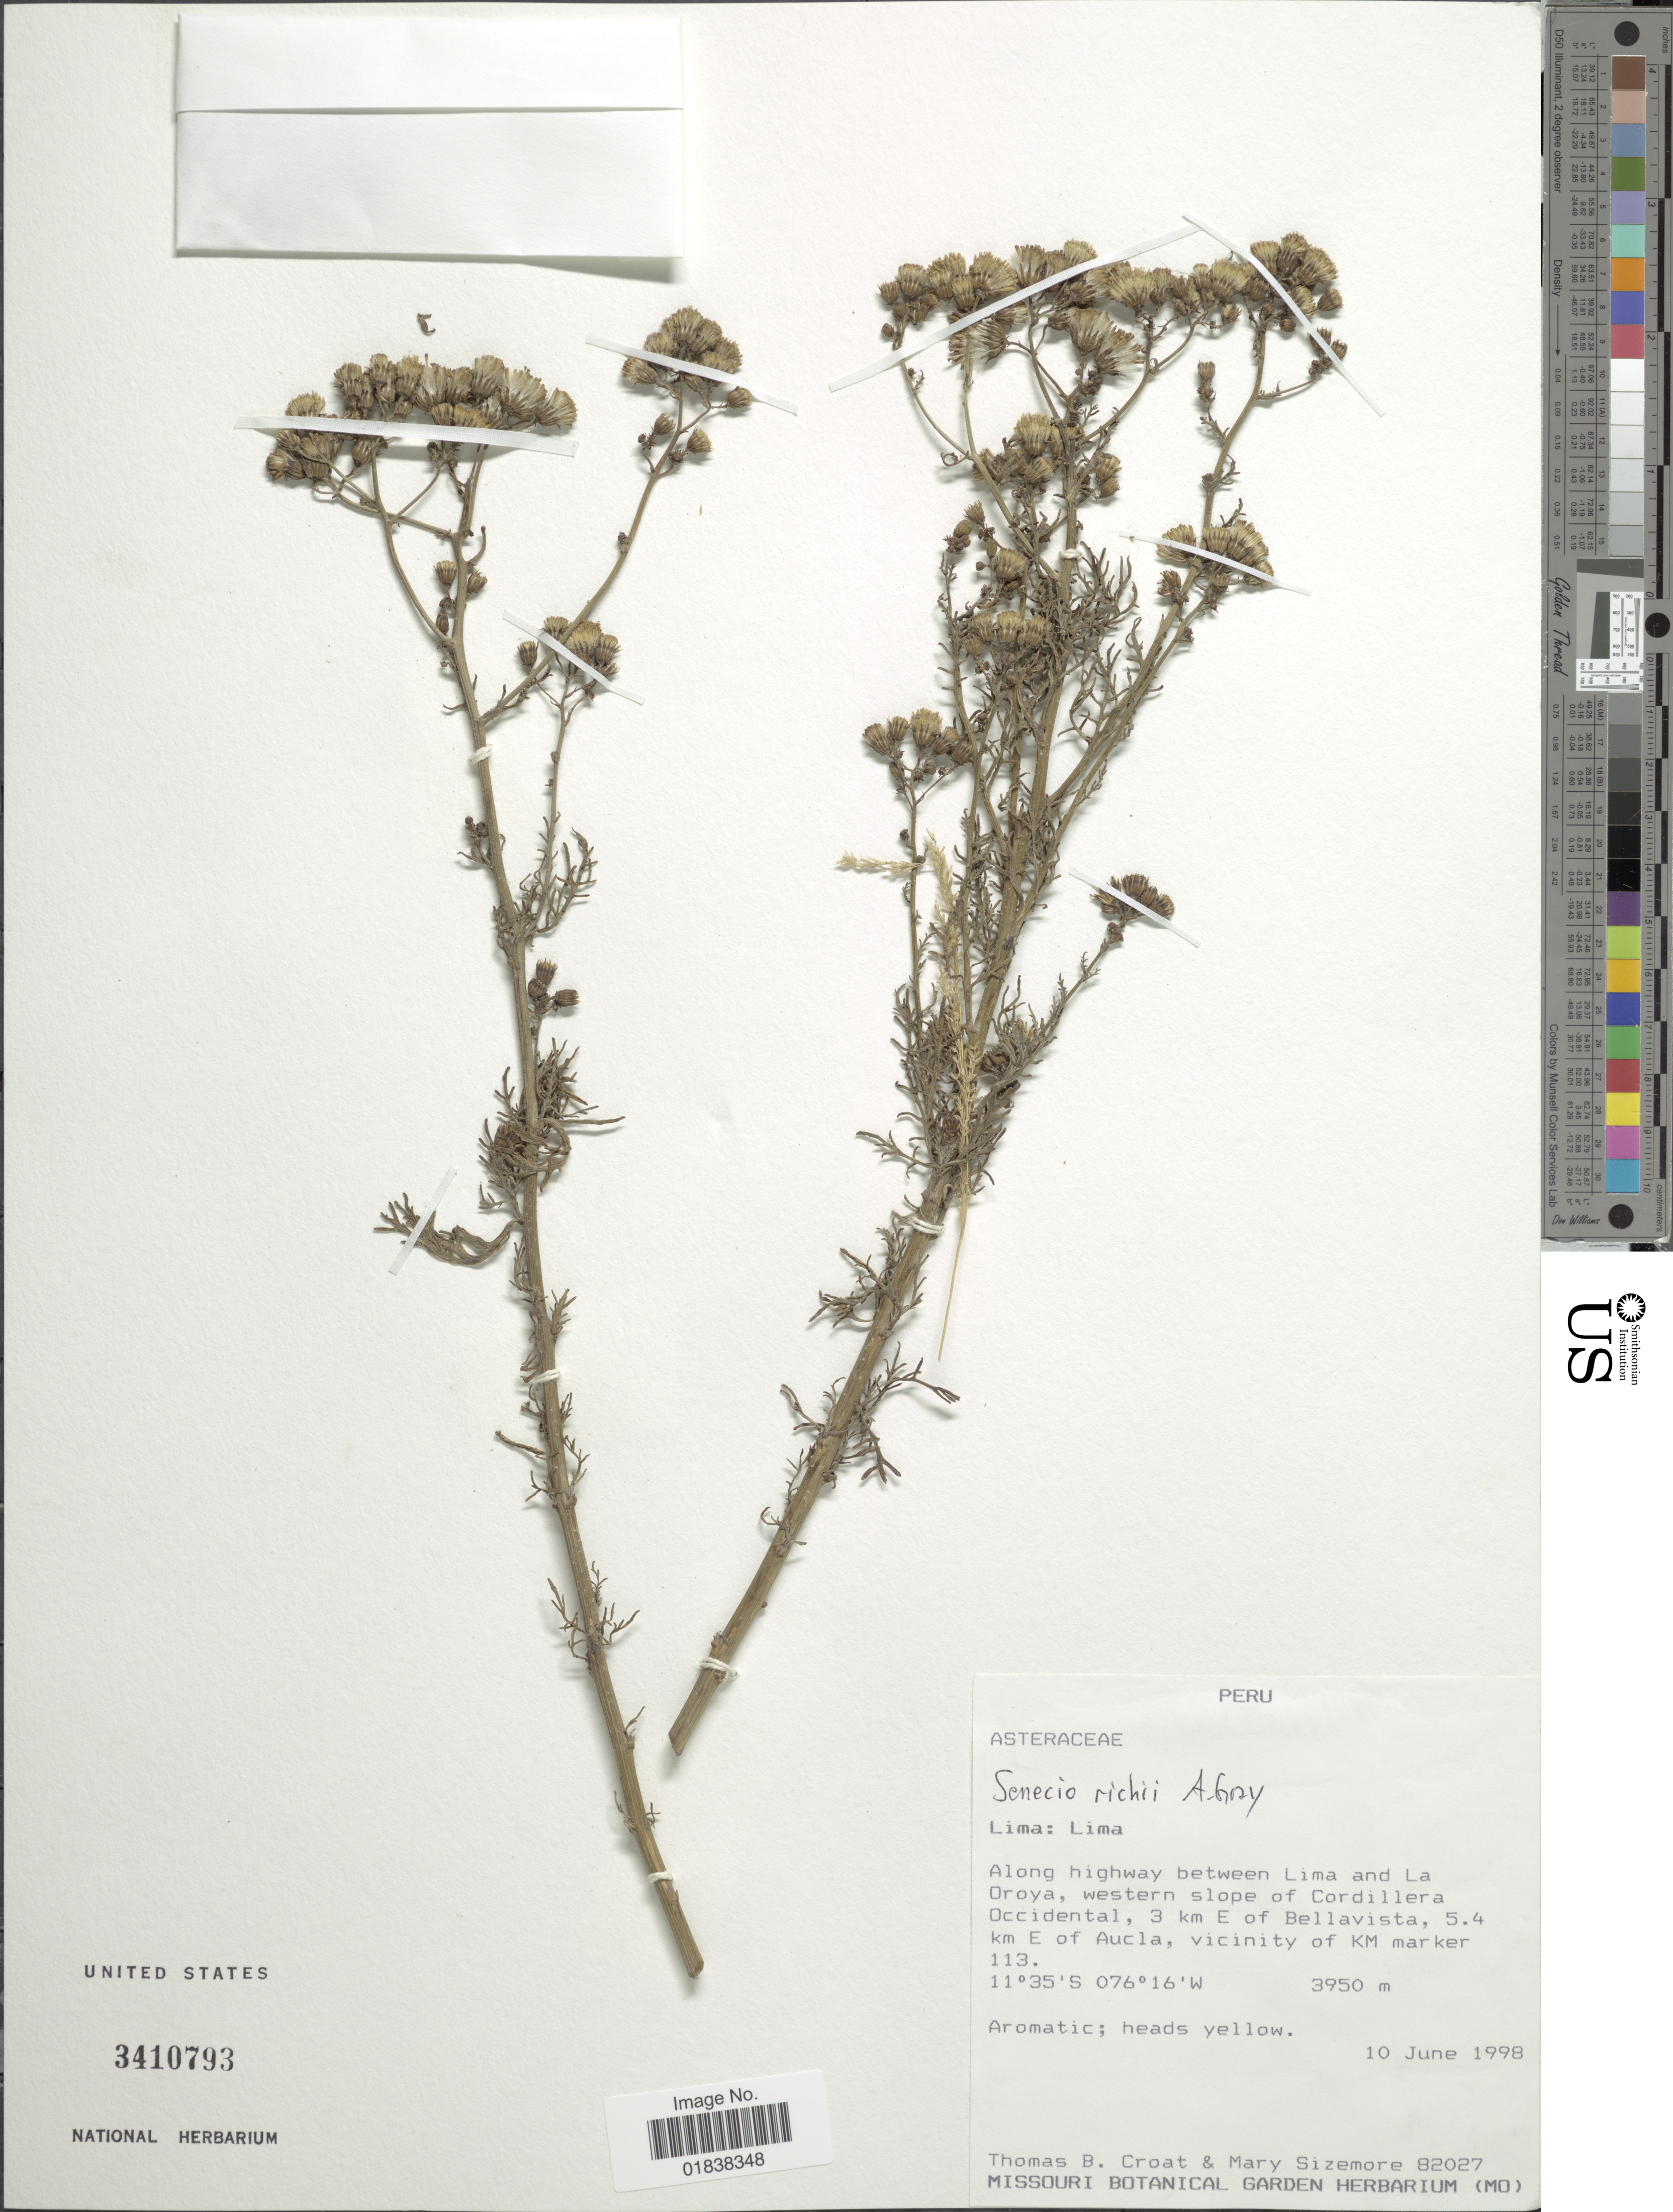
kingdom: Plantae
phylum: Tracheophyta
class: Magnoliopsida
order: Asterales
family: Asteraceae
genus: Senecio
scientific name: Senecio richii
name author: A. Gray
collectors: T. B. Croat & M. Sizemore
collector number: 82027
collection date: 1998-06-10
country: Peru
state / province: Lima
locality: Lima, along highway between Lima and La Oroya, western slope of Cordillera Occidental, 3 km E of Bellavista, 5.4 km E of Aucla, Vicinity of Km marker 113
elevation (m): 3950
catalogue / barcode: US 3410793